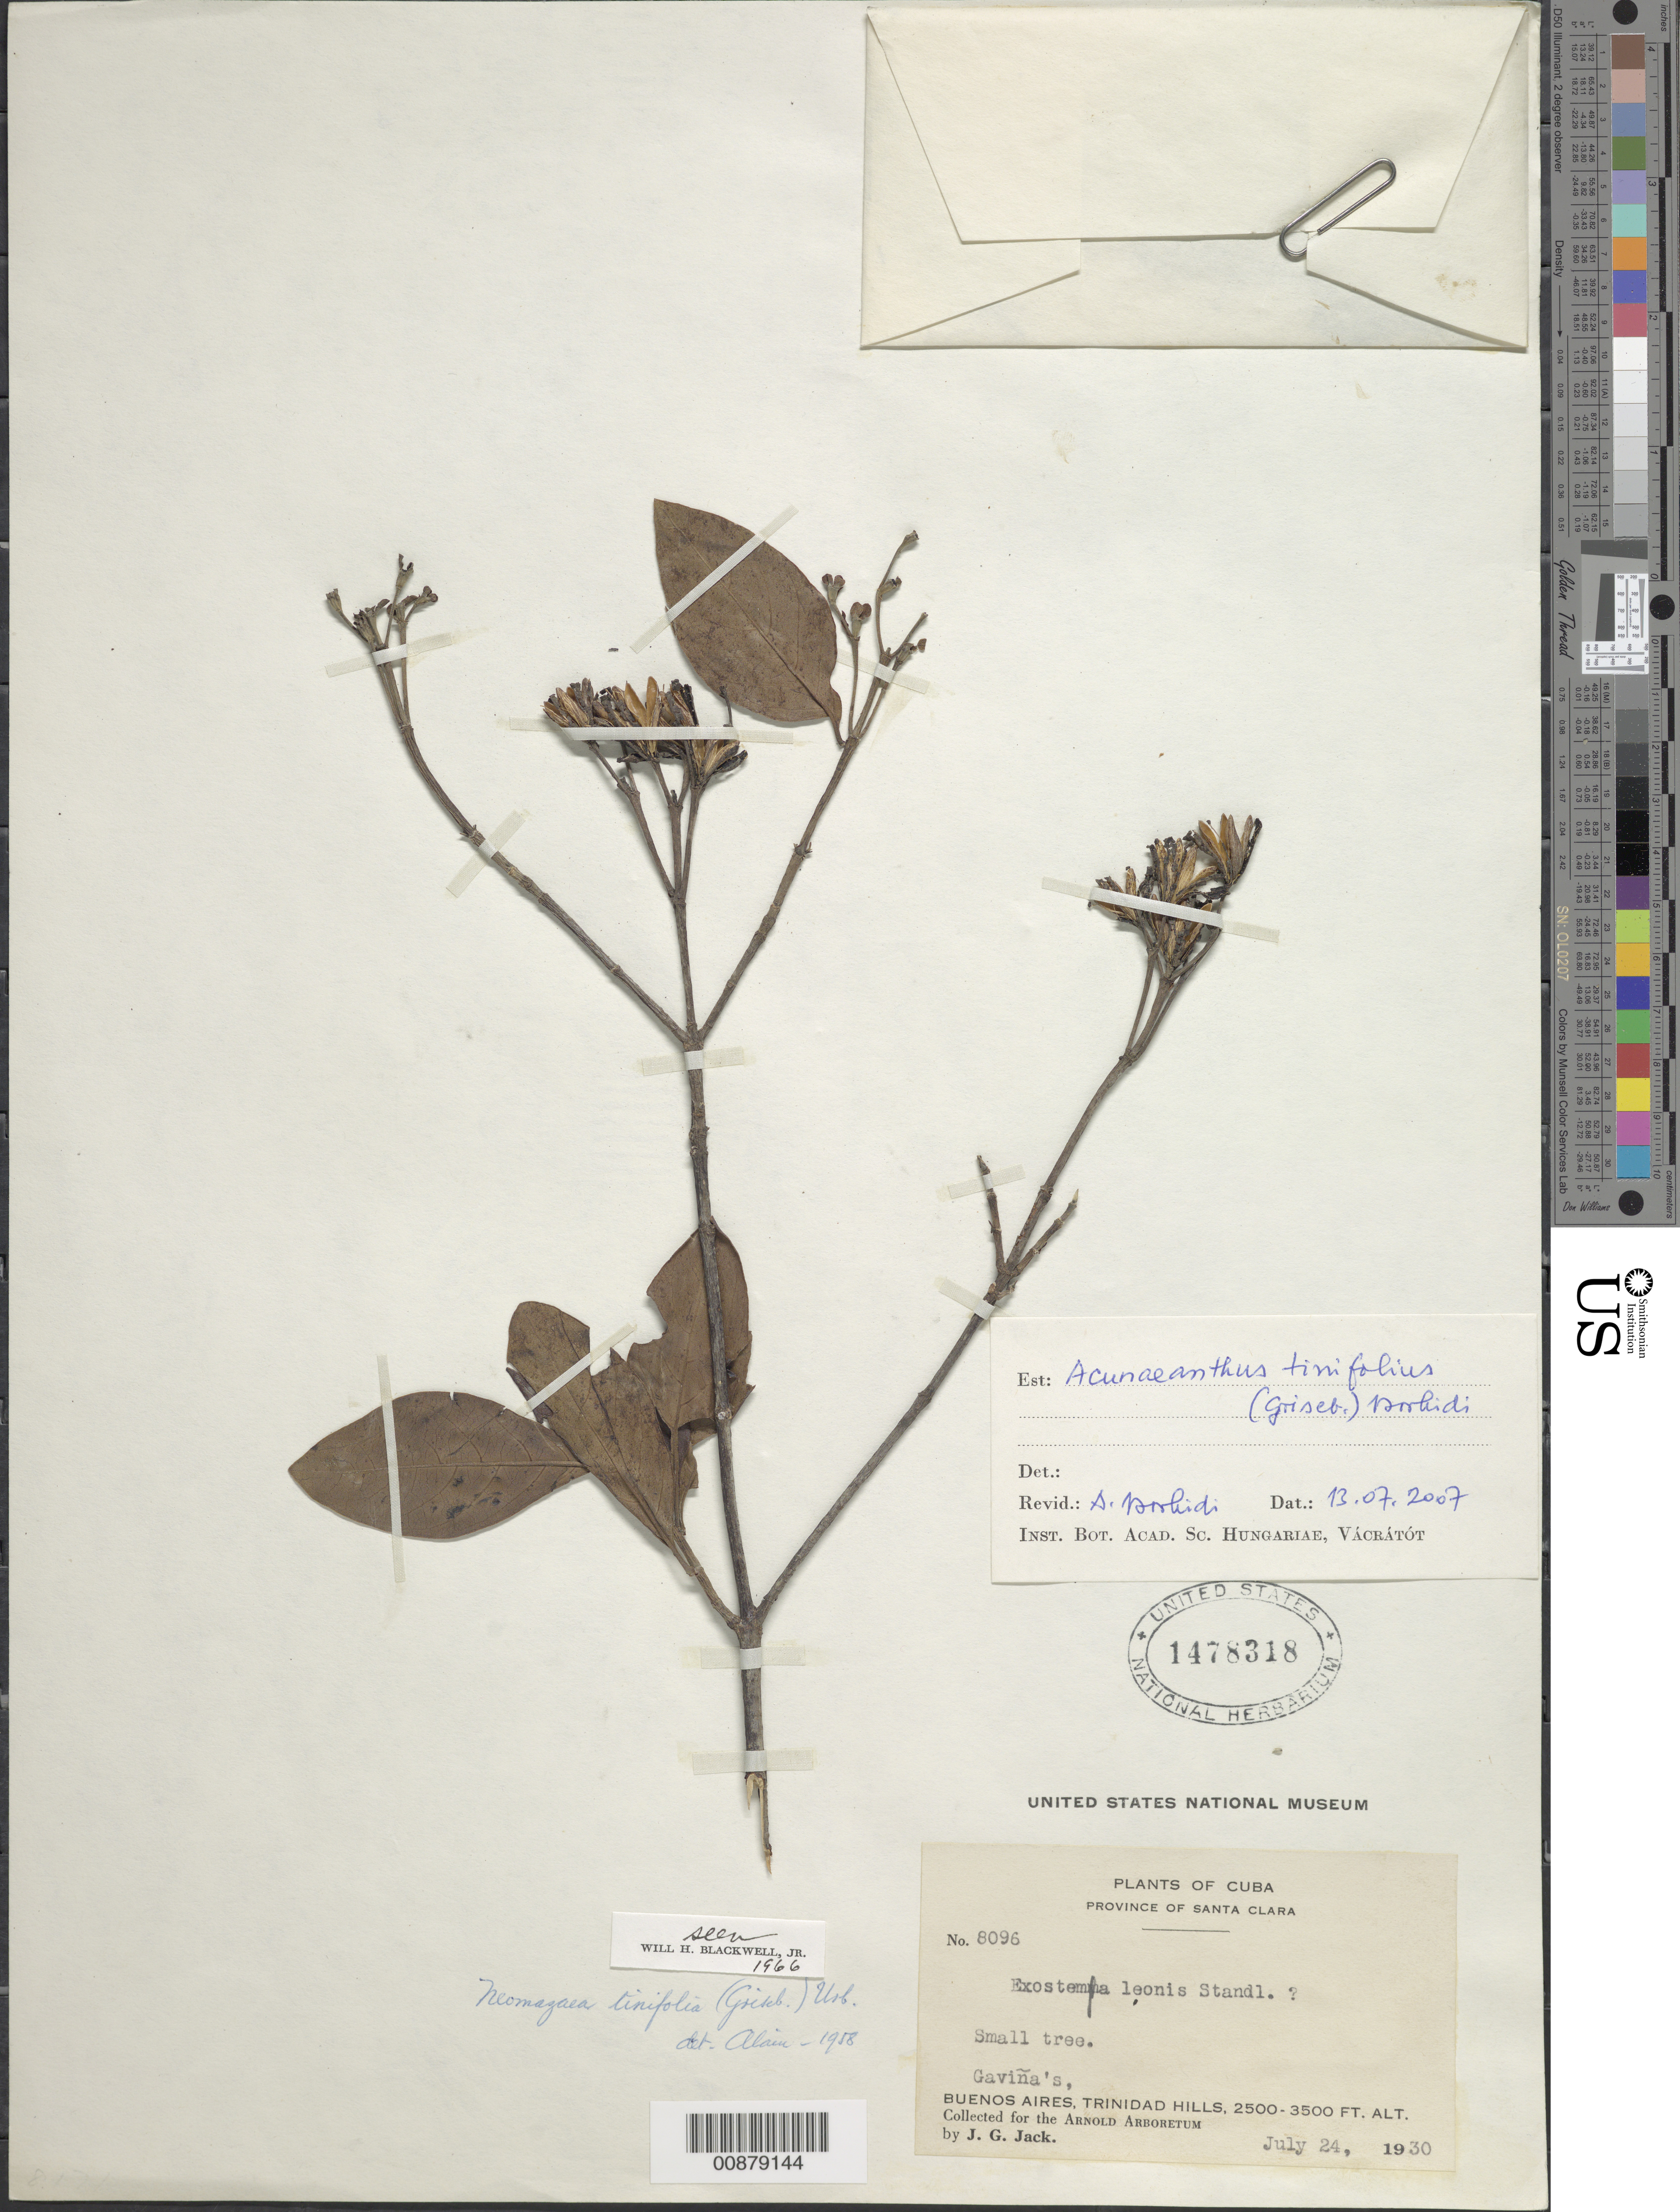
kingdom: Plantae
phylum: Tracheophyta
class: Magnoliopsida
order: Gentianales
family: Rubiaceae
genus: Acunaeanthus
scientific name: Acunaeanthus tinifolius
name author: (Griseb.) Borhidi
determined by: Borhidi, Attila L.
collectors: J. G. Jack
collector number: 8096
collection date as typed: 24 Jul 1930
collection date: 1930-07-24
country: Cuba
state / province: Santa Clara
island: Cuba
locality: Buenos Aires, Trinidad Hills, Gaviña's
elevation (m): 762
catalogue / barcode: US 1478318